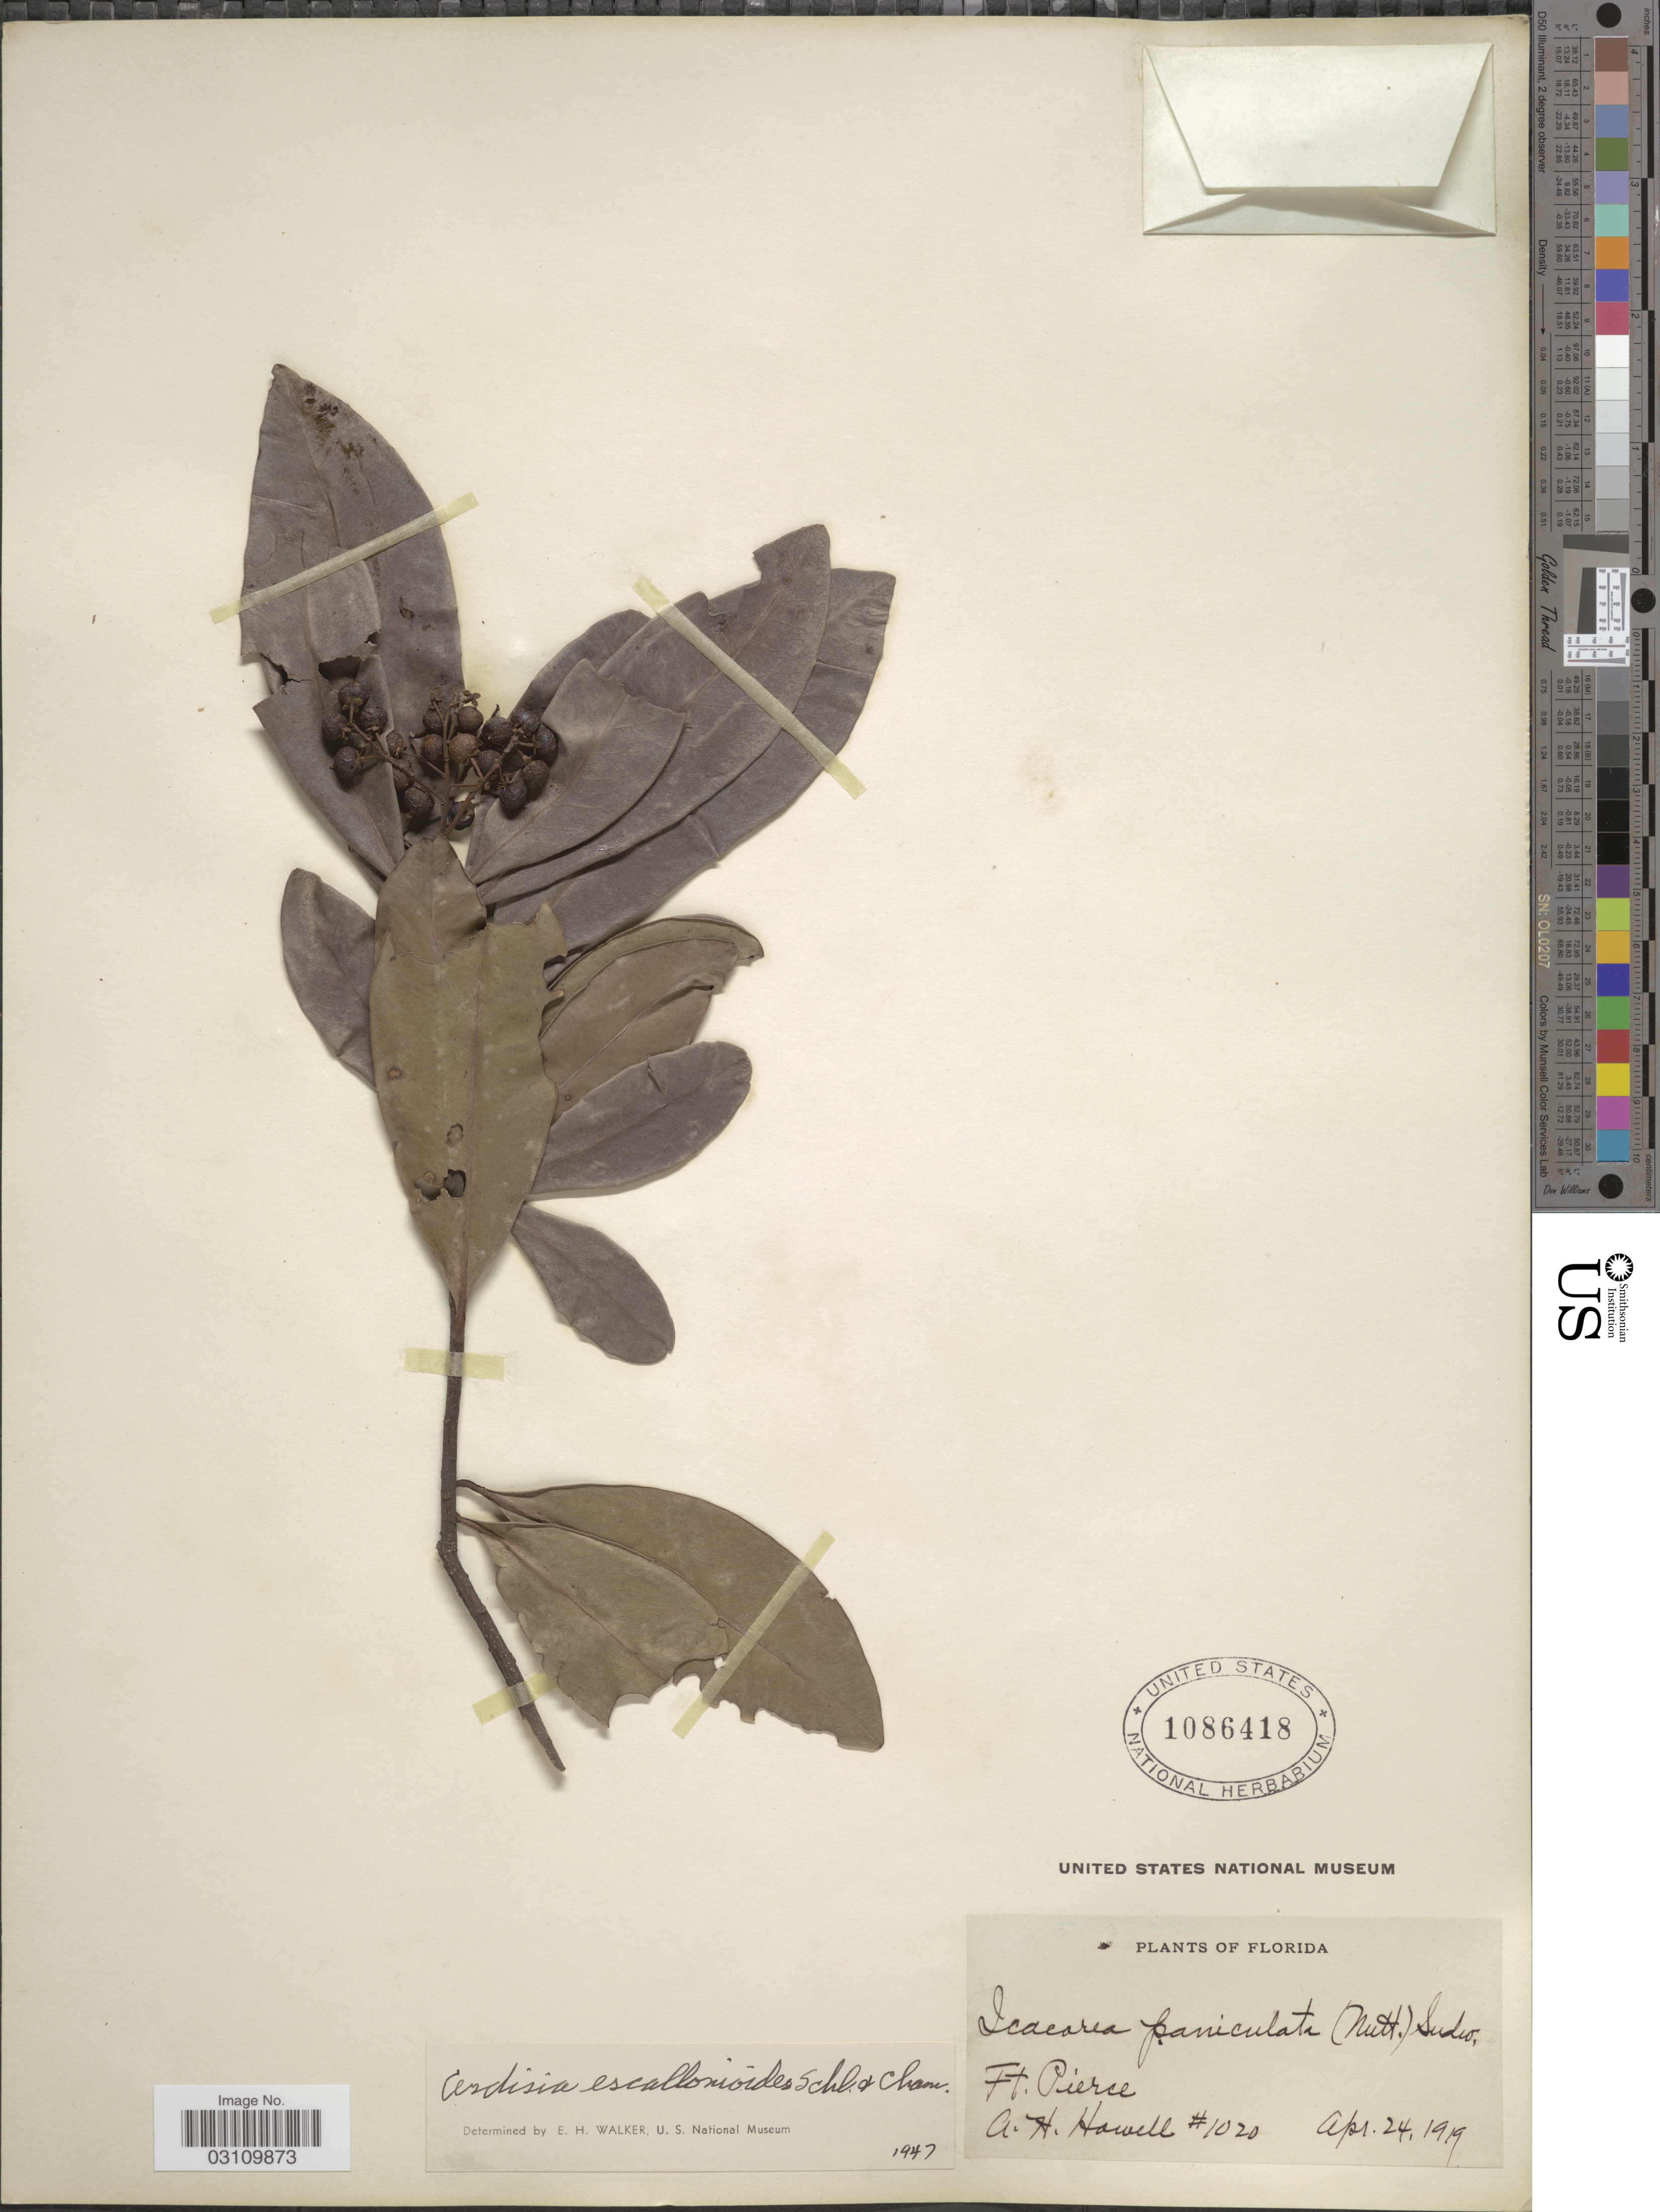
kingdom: Plantae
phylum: Tracheophyta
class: Magnoliopsida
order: Ericales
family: Primulaceae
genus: Ardisia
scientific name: Ardisia escallonioides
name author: Schltdl. & Cham.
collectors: A. Howell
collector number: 1020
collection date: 1919-04-24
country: United States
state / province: Florida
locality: Ft. Pierce.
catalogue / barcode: US 1086418